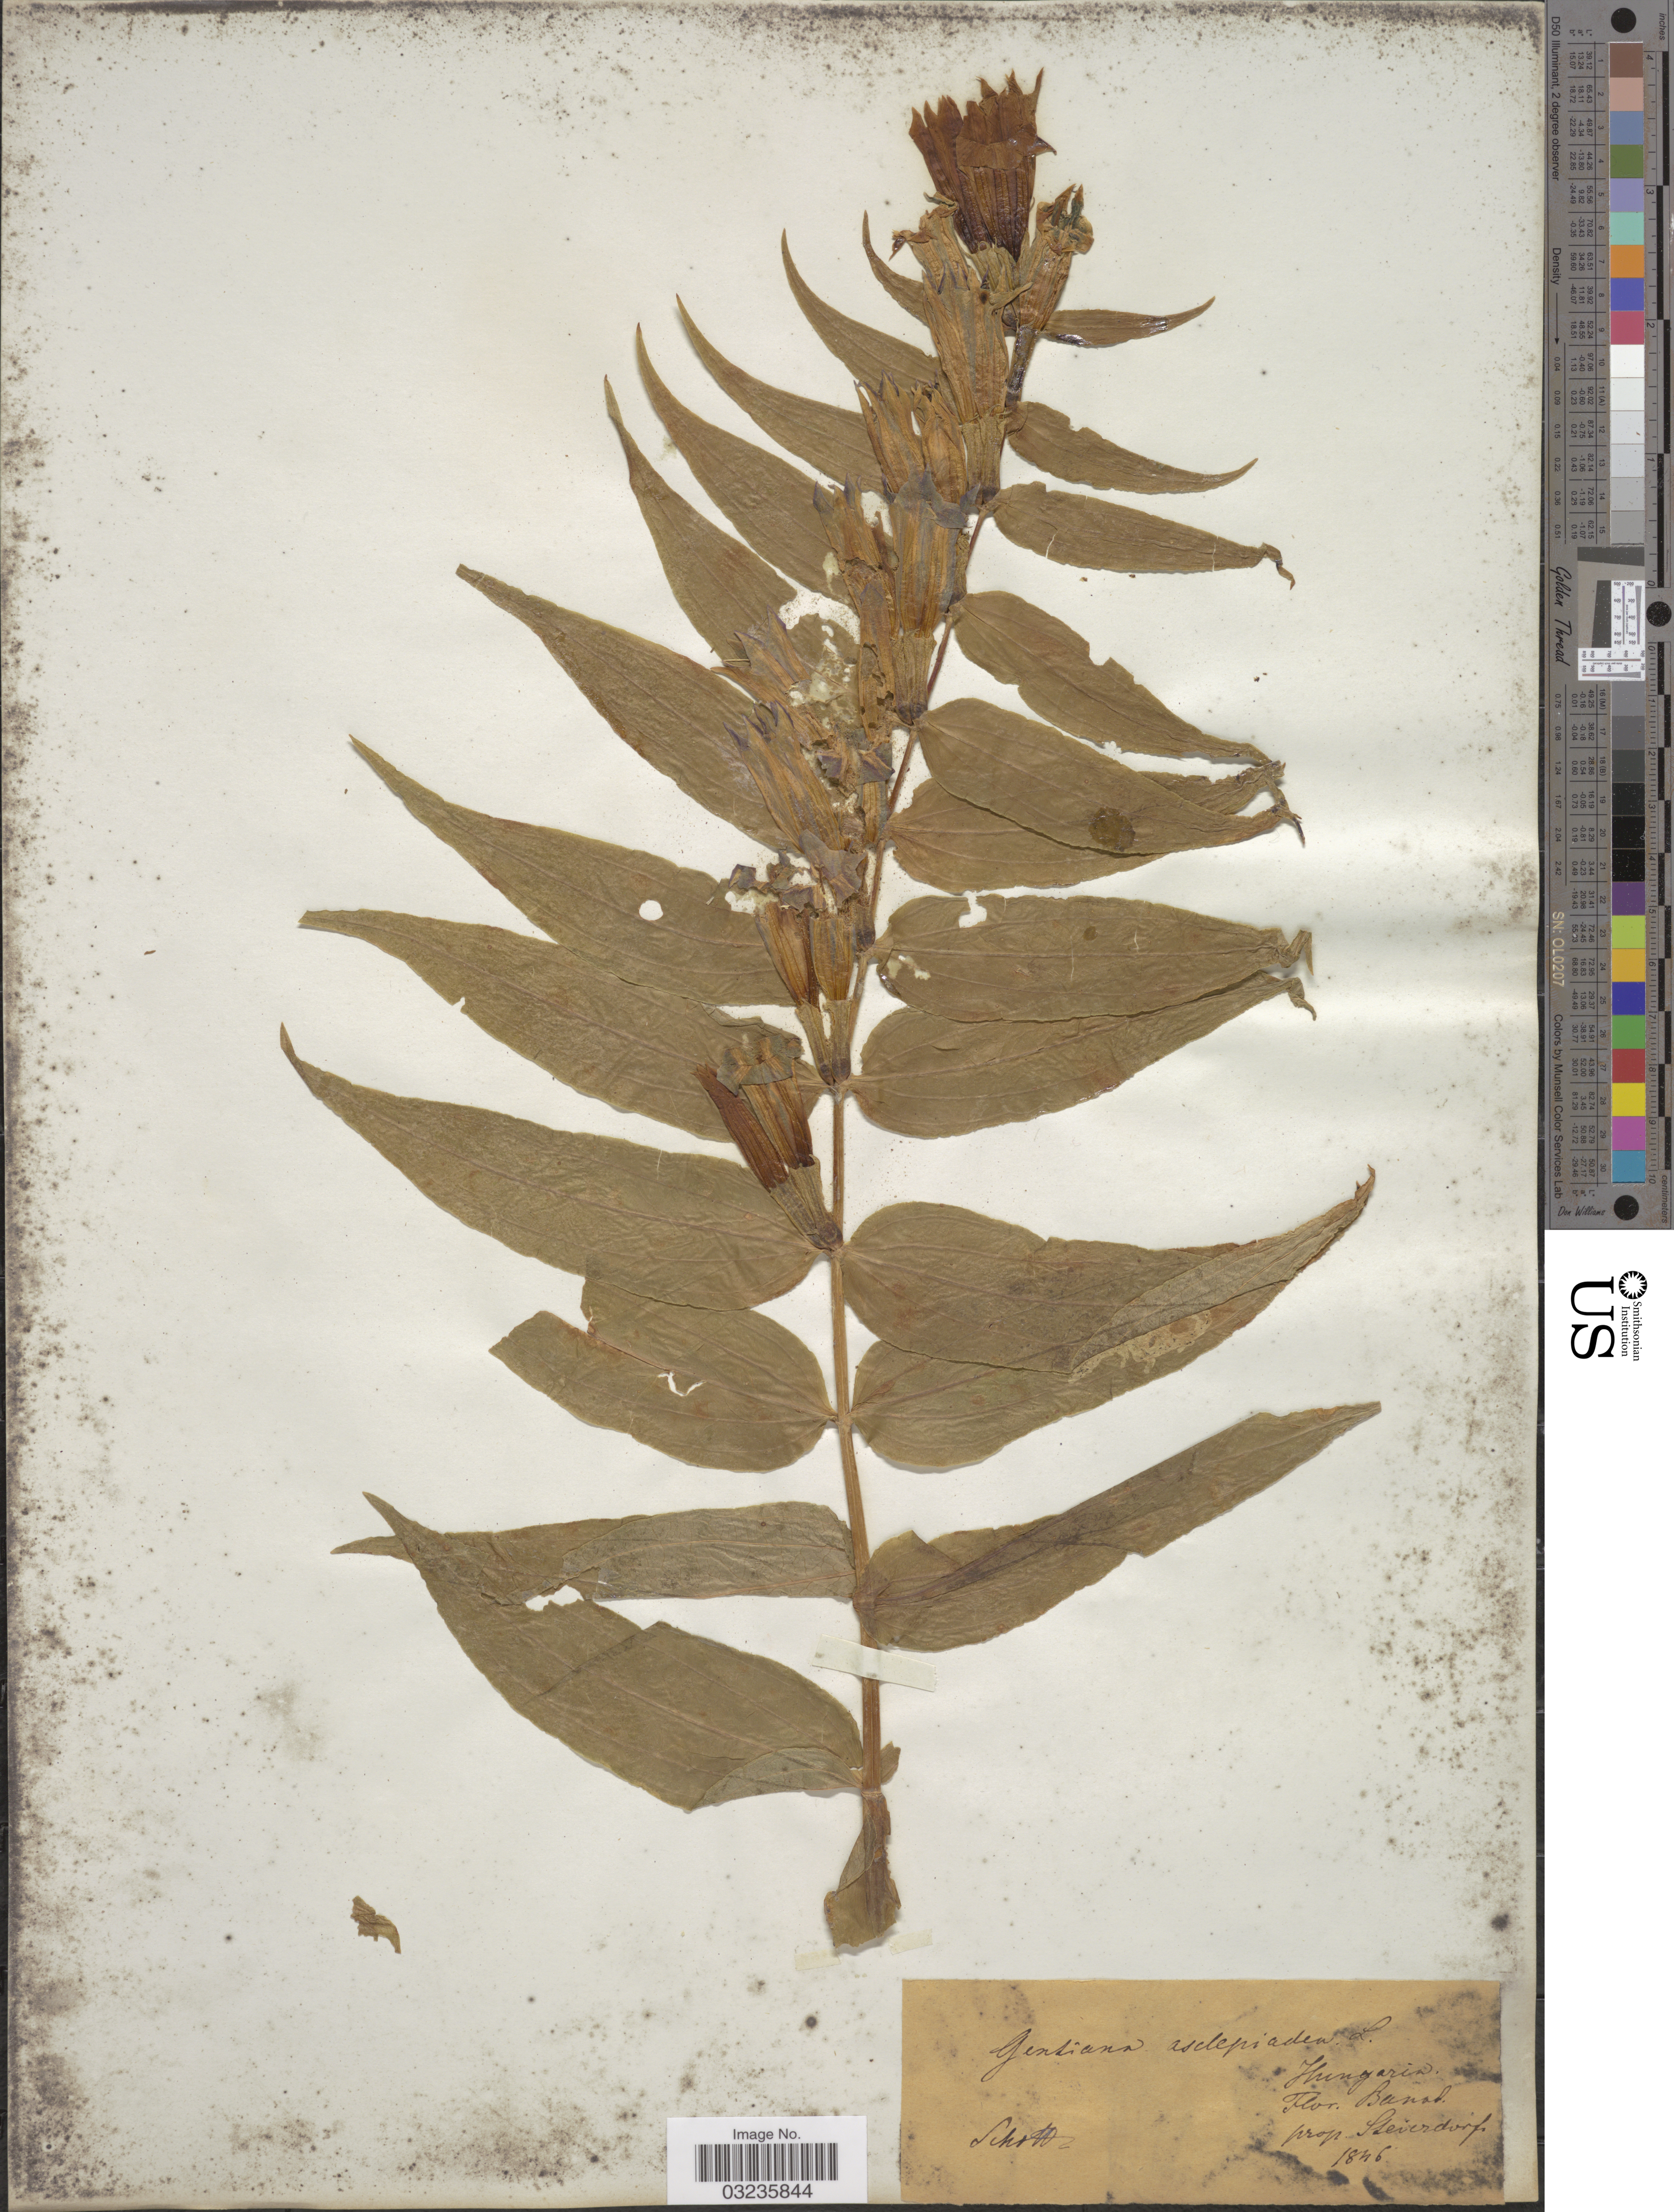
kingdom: Plantae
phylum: Tracheophyta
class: Magnoliopsida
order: Gentianales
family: Gentianaceae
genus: Gentiana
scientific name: Gentiana asclepiadea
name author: L.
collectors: -. Schottz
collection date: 1846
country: Hungary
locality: Banat prop. Stevierdorf.